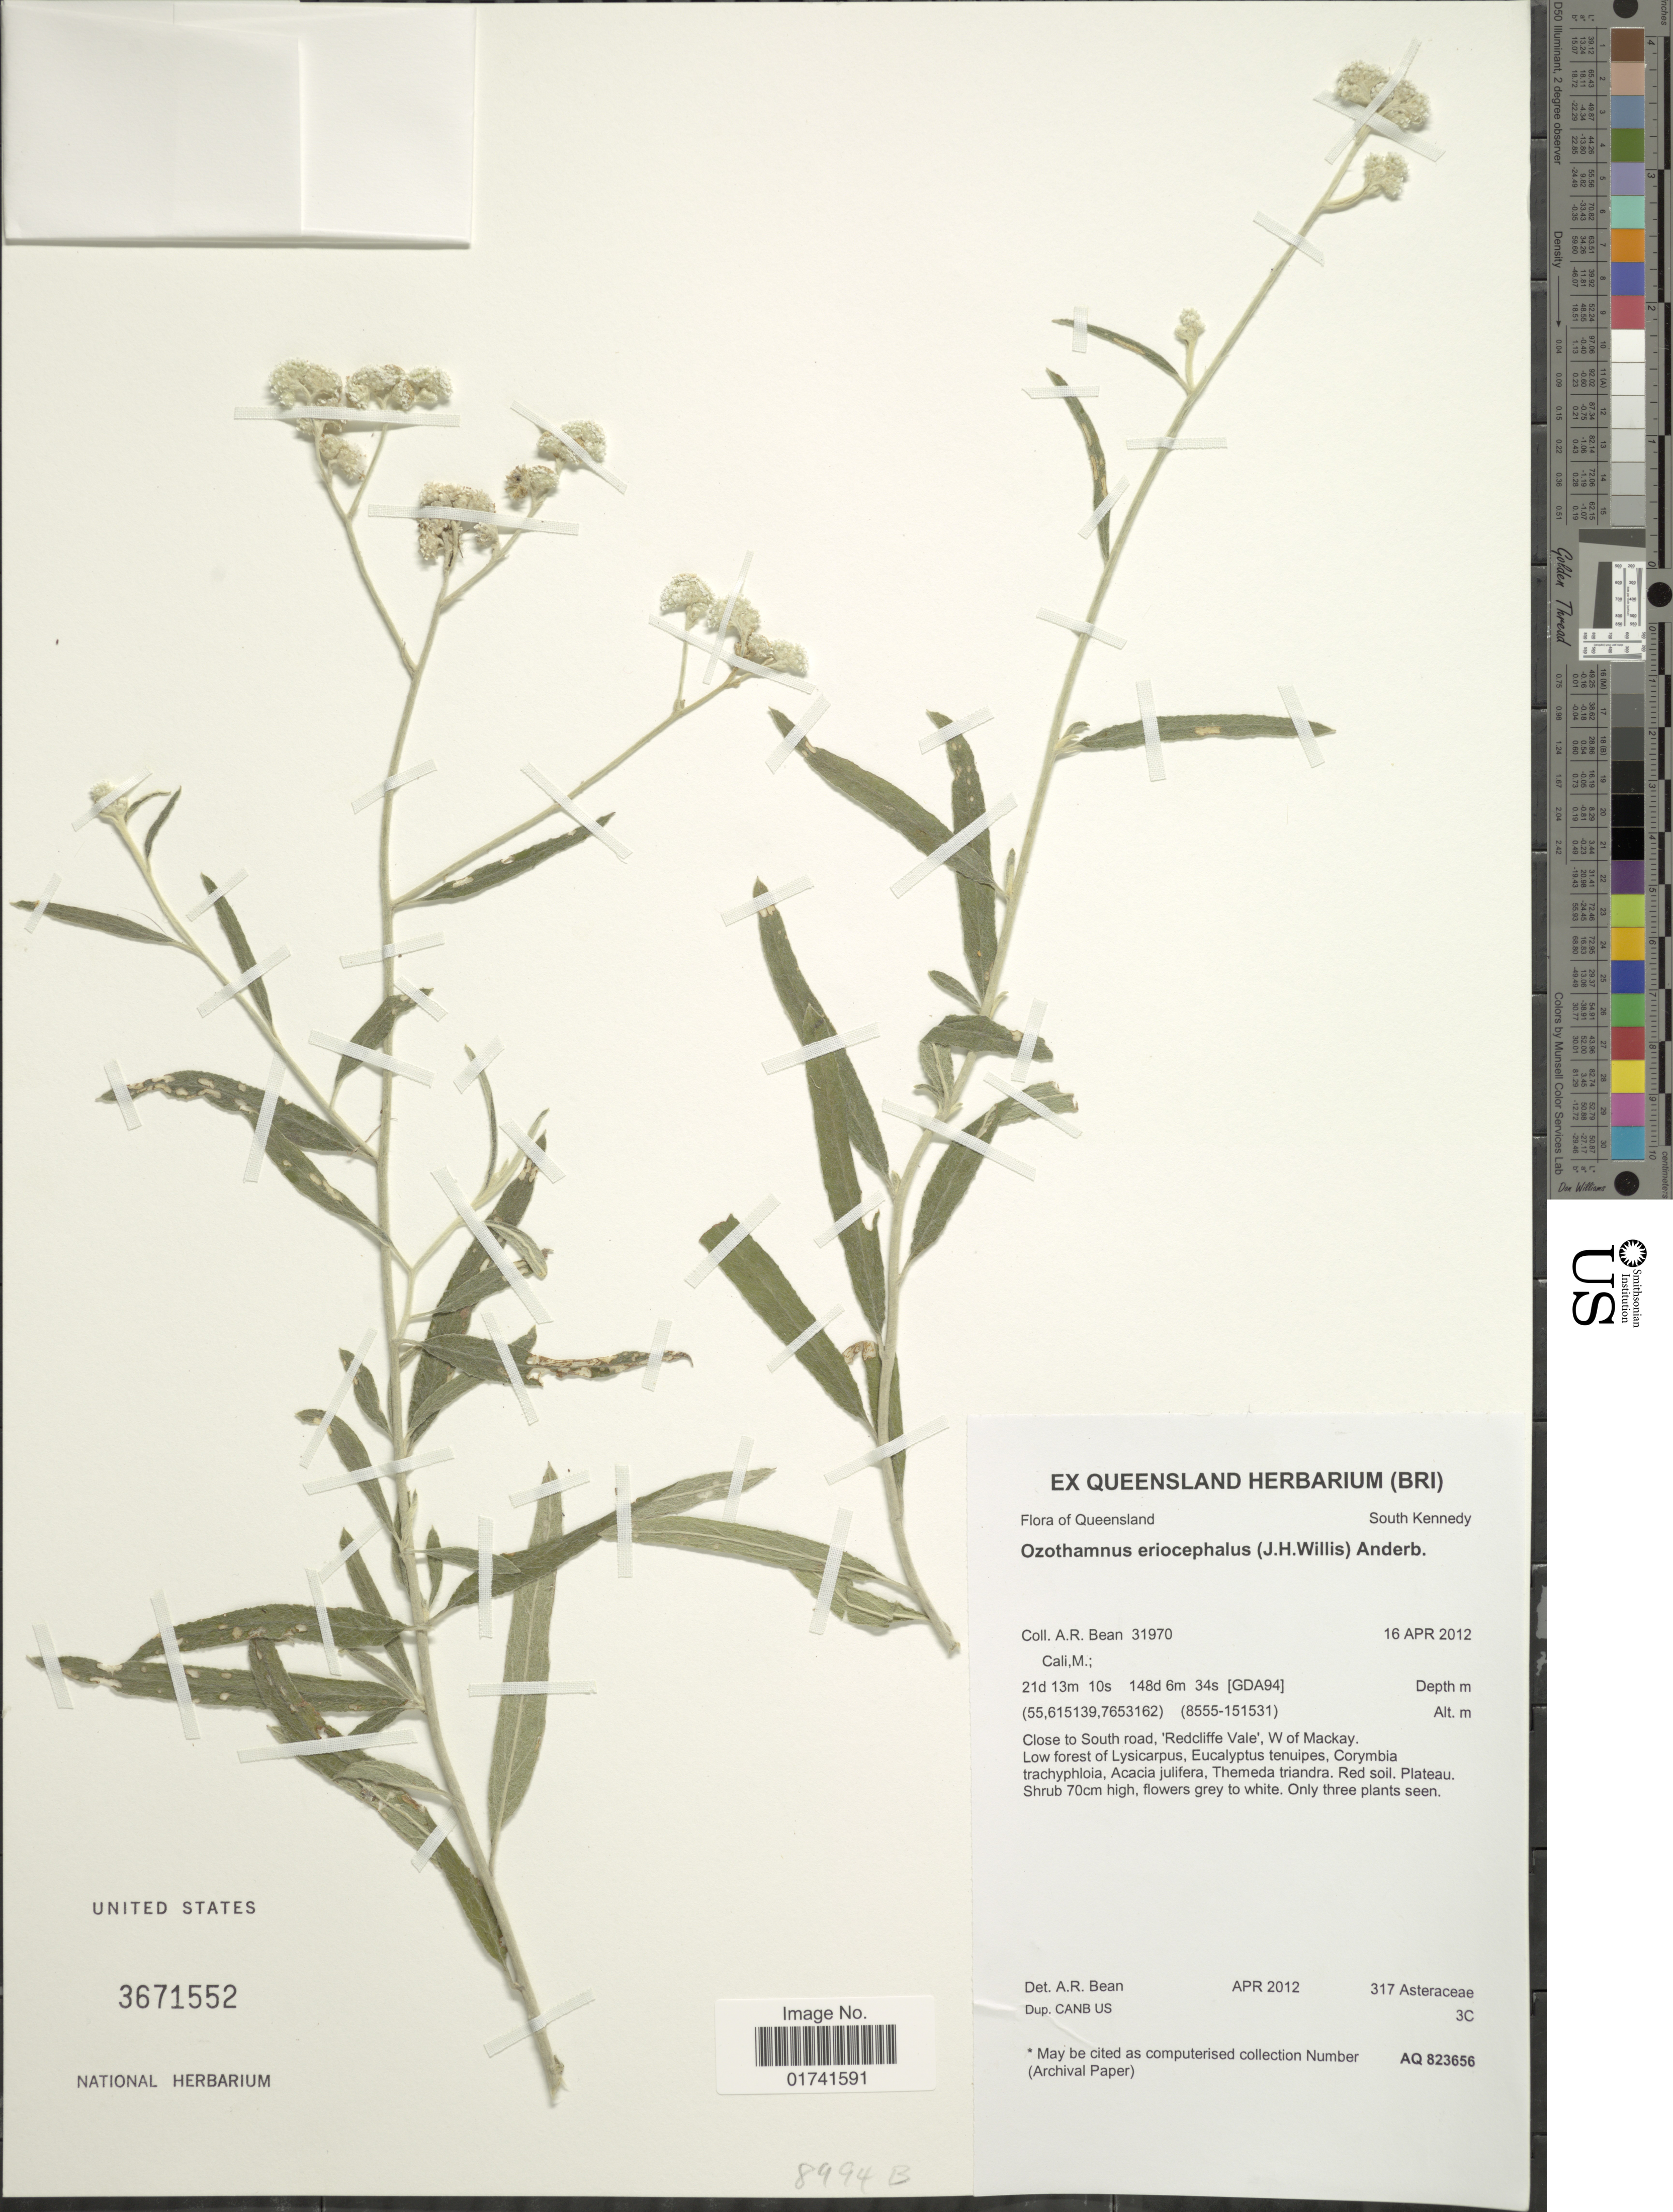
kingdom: Plantae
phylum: Tracheophyta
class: Magnoliopsida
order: Asterales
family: Asteraceae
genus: Ozothamnus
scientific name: Ozothamnus eriocephalus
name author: (J.H. Willis) Anderb.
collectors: A. R. Bean & M. Cali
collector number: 31970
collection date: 2012-04-16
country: Australia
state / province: Queensland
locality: South Kennedy, close to South road, 'Redcliffe Vale', W of Mackay.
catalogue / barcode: US 3671552